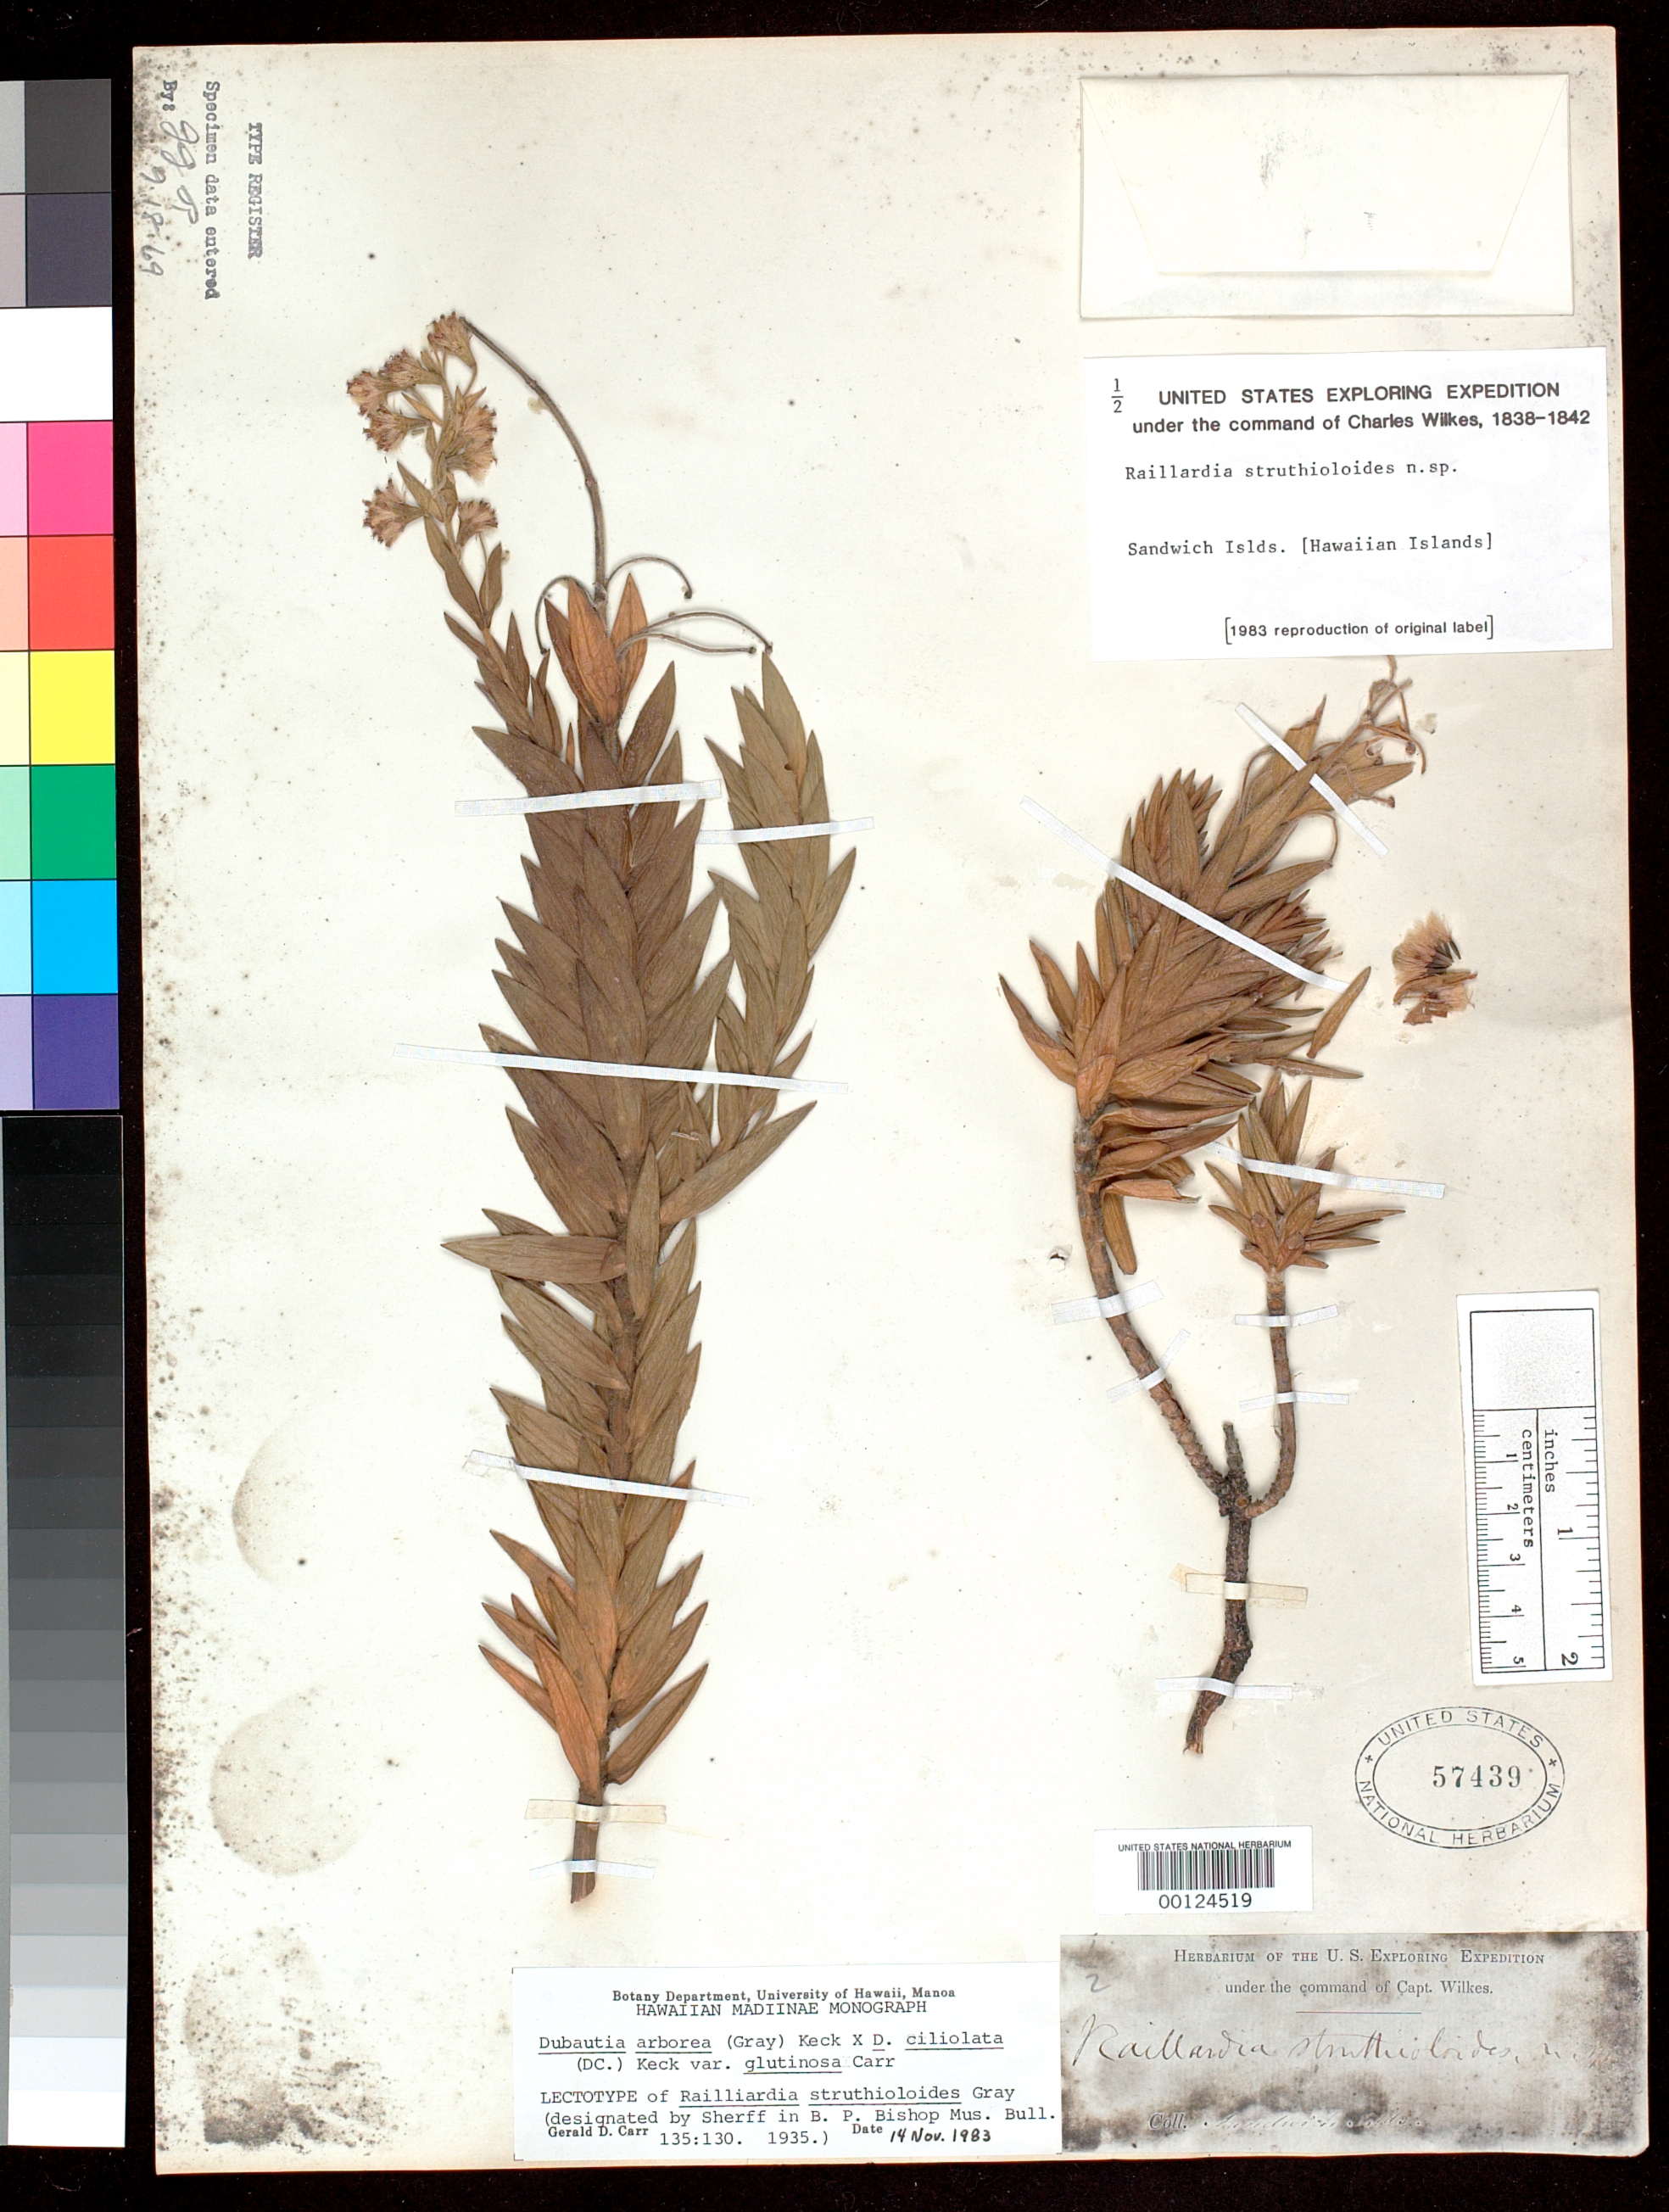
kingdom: Plantae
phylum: Tracheophyta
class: Magnoliopsida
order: Asterales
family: Asteraceae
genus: Railliardia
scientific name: Railliardia struthioloides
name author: A. Gray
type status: Lectotype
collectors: Wilkes Explor. Exped.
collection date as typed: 1838 to -- --- 1842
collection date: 1838/1842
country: United States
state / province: Hawaii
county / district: Maui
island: Maui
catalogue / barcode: US 57439